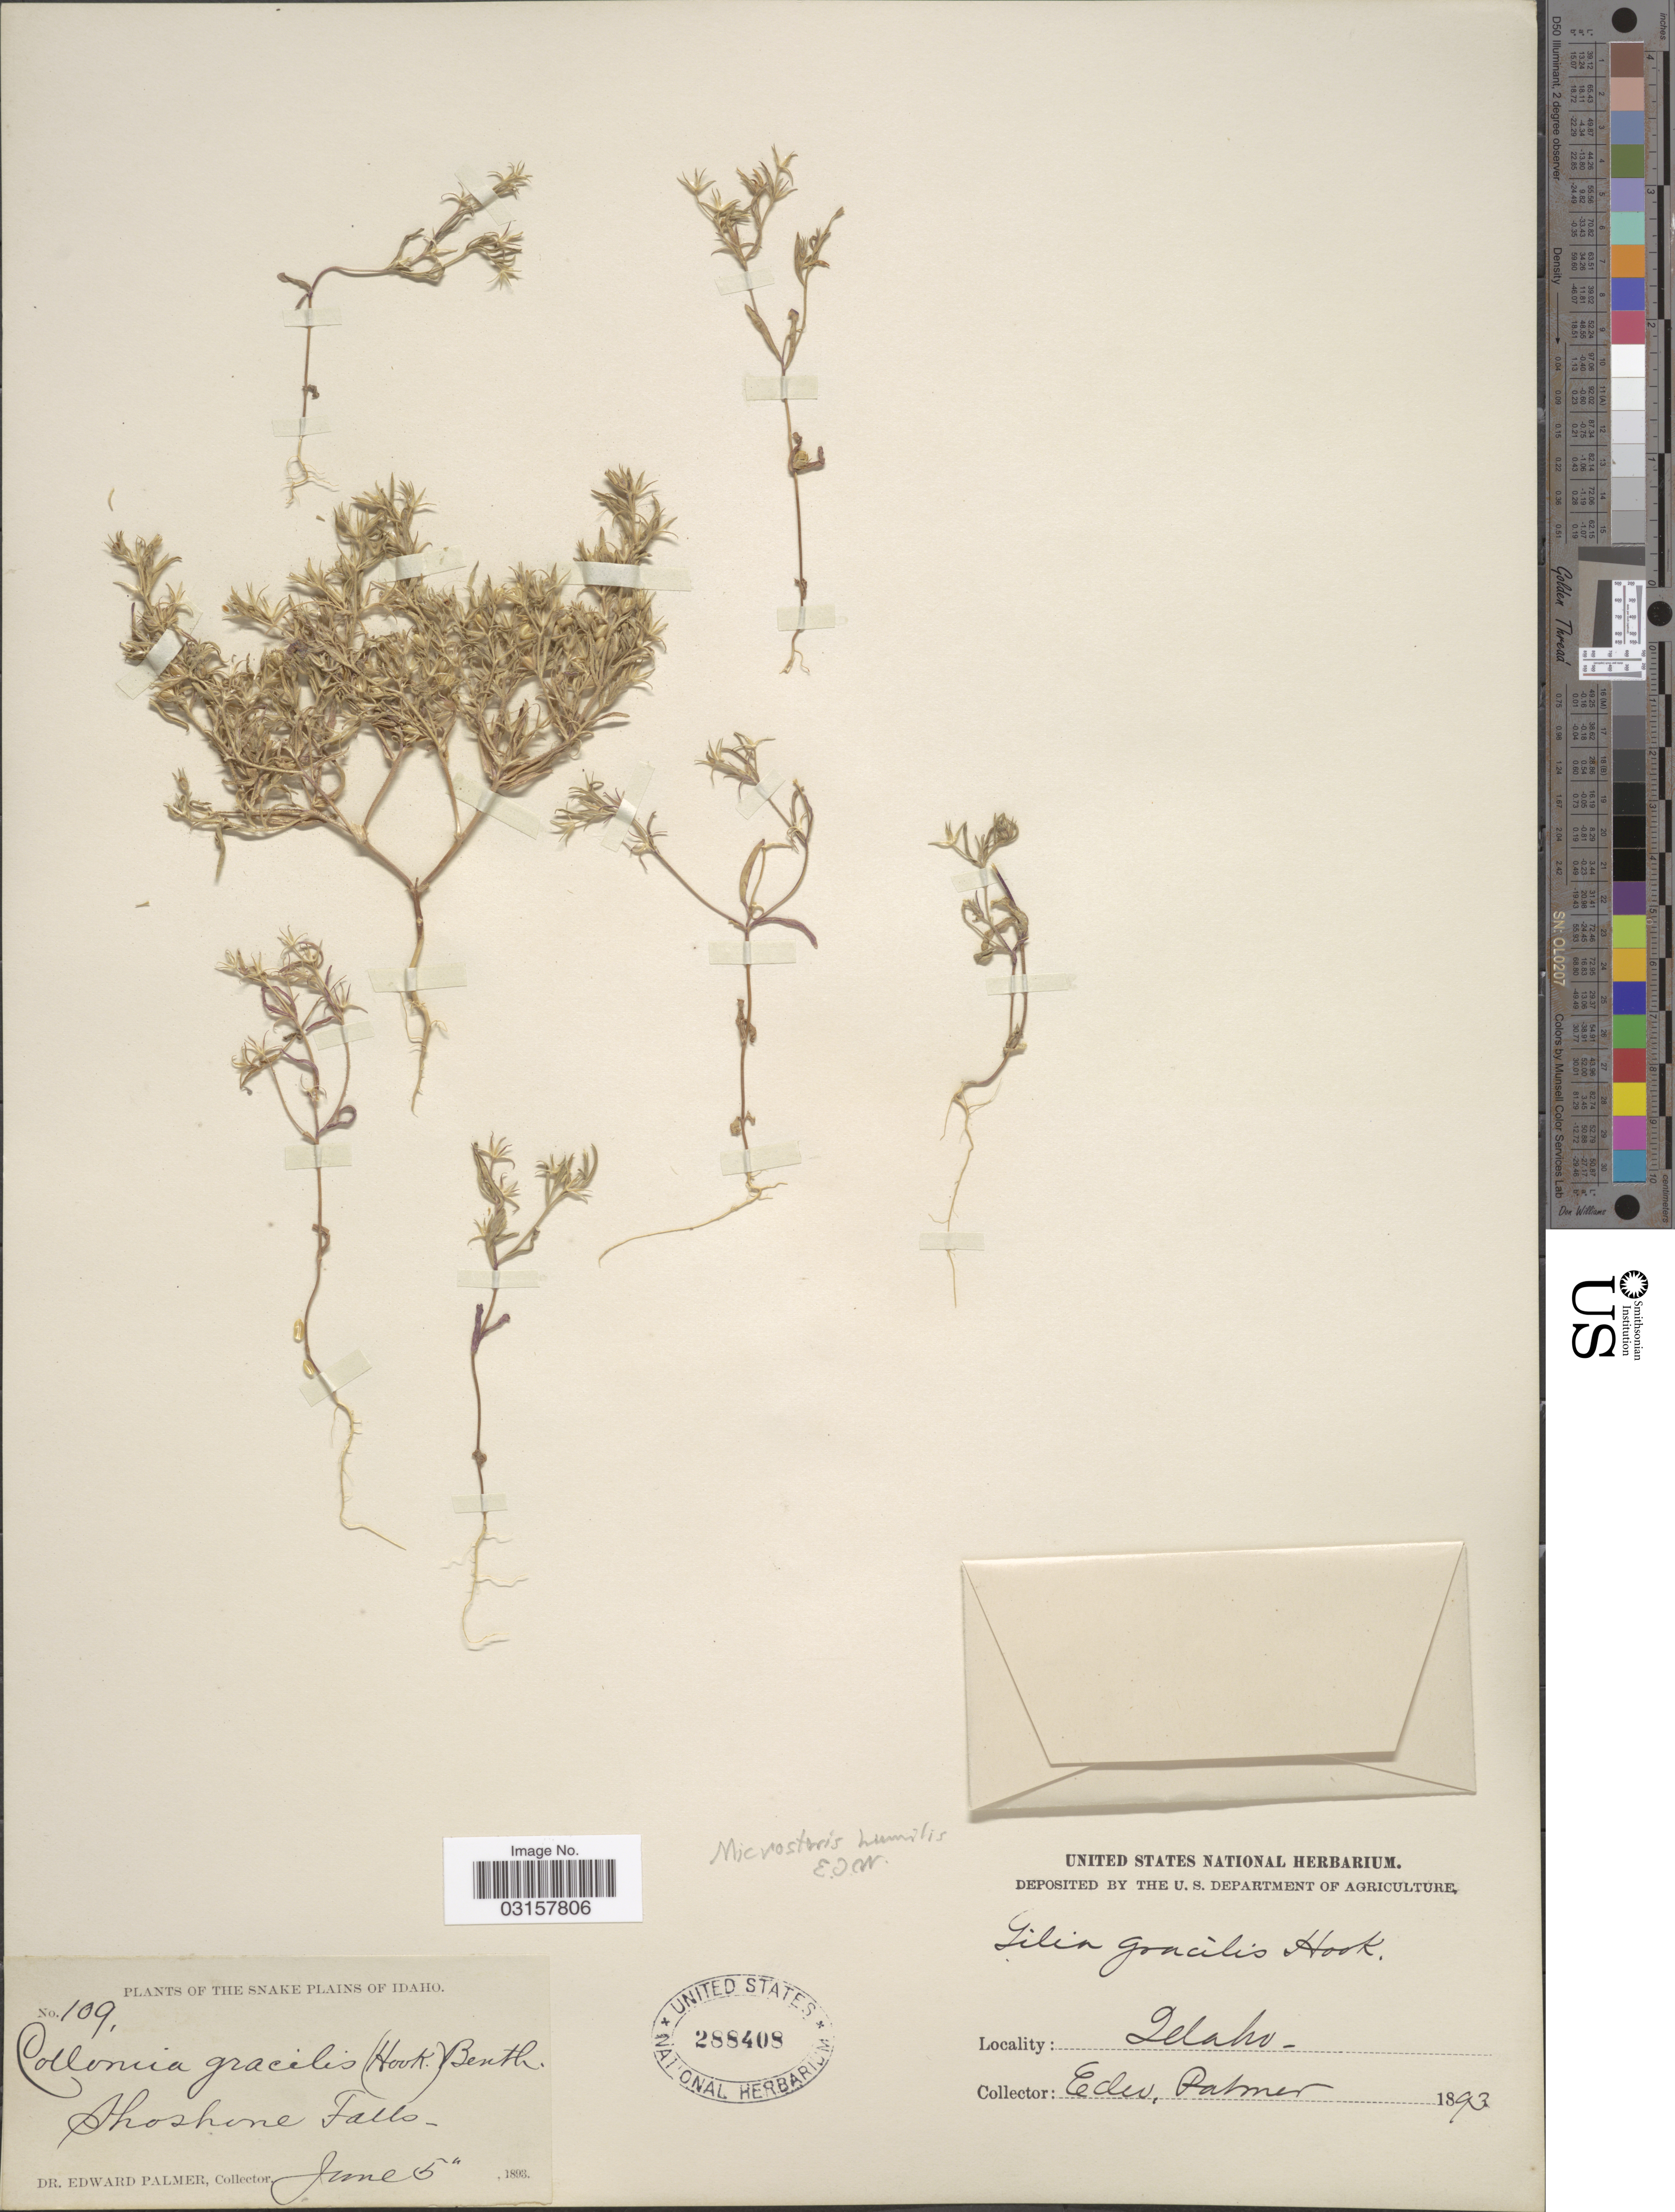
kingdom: Plantae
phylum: Tracheophyta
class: Magnoliopsida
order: Ericales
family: Polemoniaceae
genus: Microsteris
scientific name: Microsteris gracilis var. humilior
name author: (Hook.) Cronquist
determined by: (US) Smithsonian Institution - National Museum of Natural History - Department of Botany (UNITED STATES)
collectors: E. Palmer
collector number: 109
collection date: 1893-06-05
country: United States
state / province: Idaho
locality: The Snake Plains of Idaho. Shoshone Falls.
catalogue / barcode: US 288408